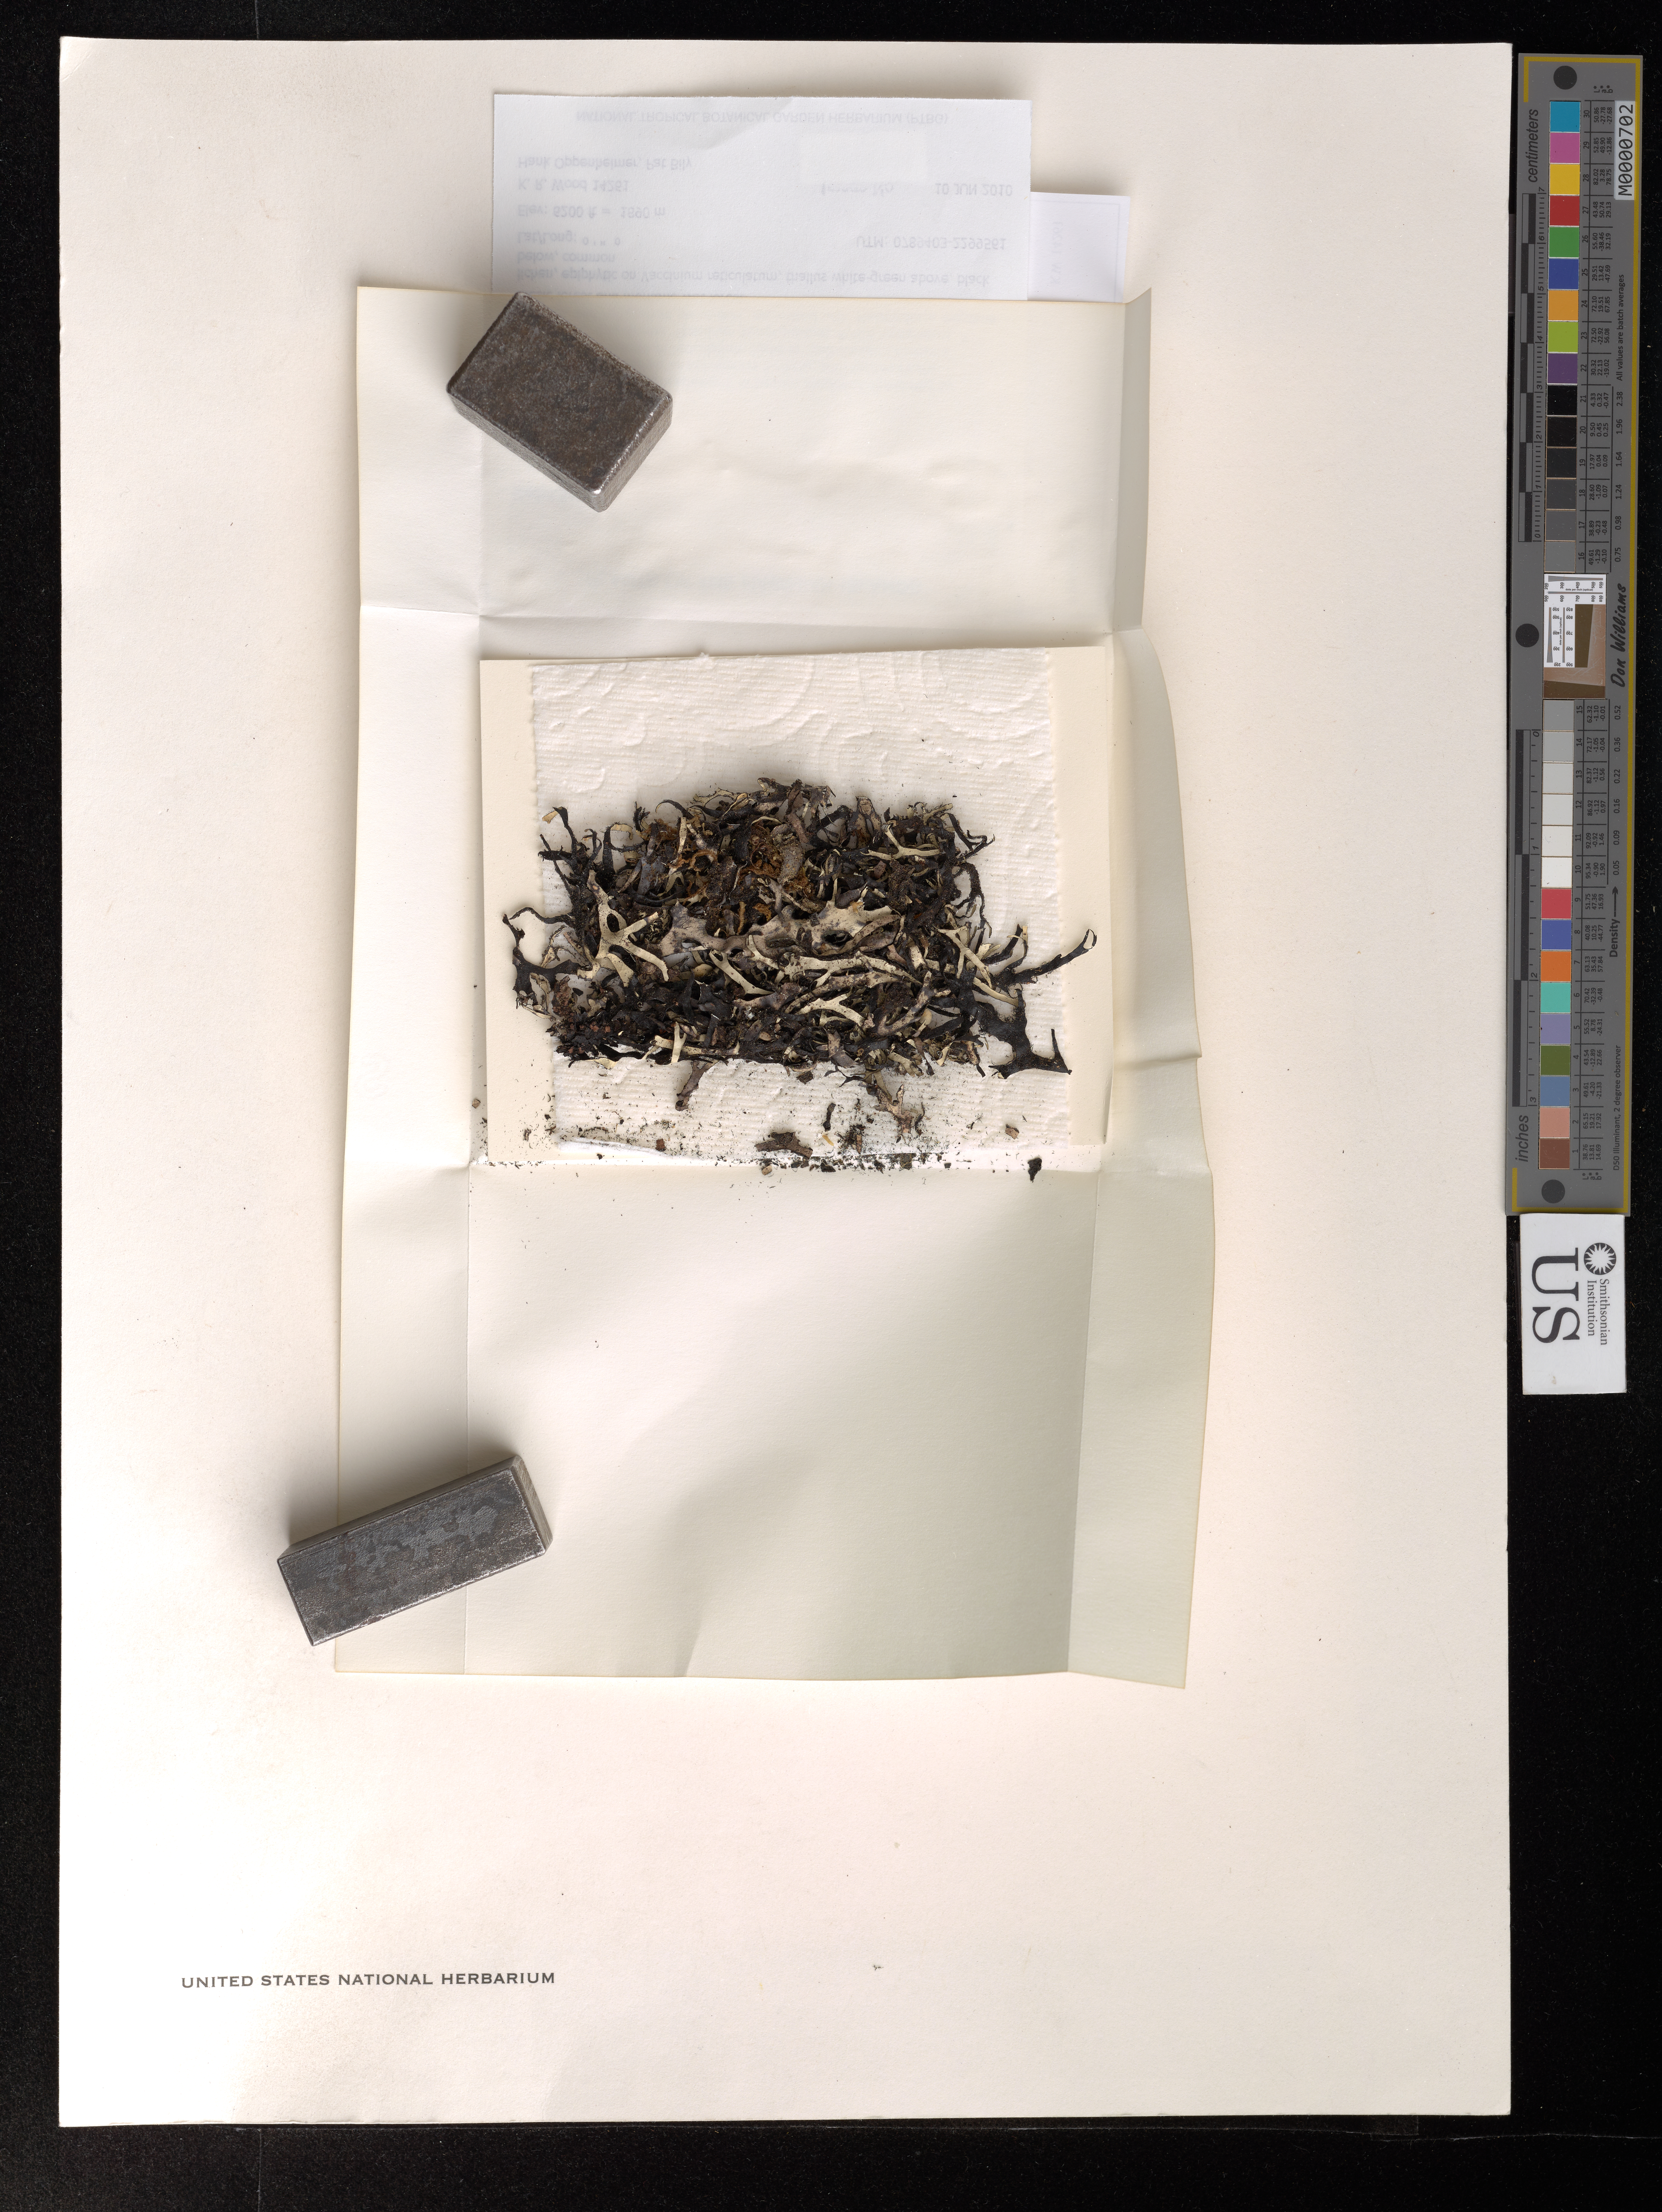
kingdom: Fungi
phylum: Ascomycota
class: Lecanoromycetes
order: Lecanorales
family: Parmeliaceae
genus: Pseudevernia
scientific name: Pseudevernia sp.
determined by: Smith, C. W.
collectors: K. R. Wood & H. R. Oppenheimer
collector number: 14261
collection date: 2010-06-10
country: United States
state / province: Hawaii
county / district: Maui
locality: Western Piinaau headwaters.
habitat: Subalpine shrubland. Associated with Metrosideros montane mesic forest and montane wet forest.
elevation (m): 1890